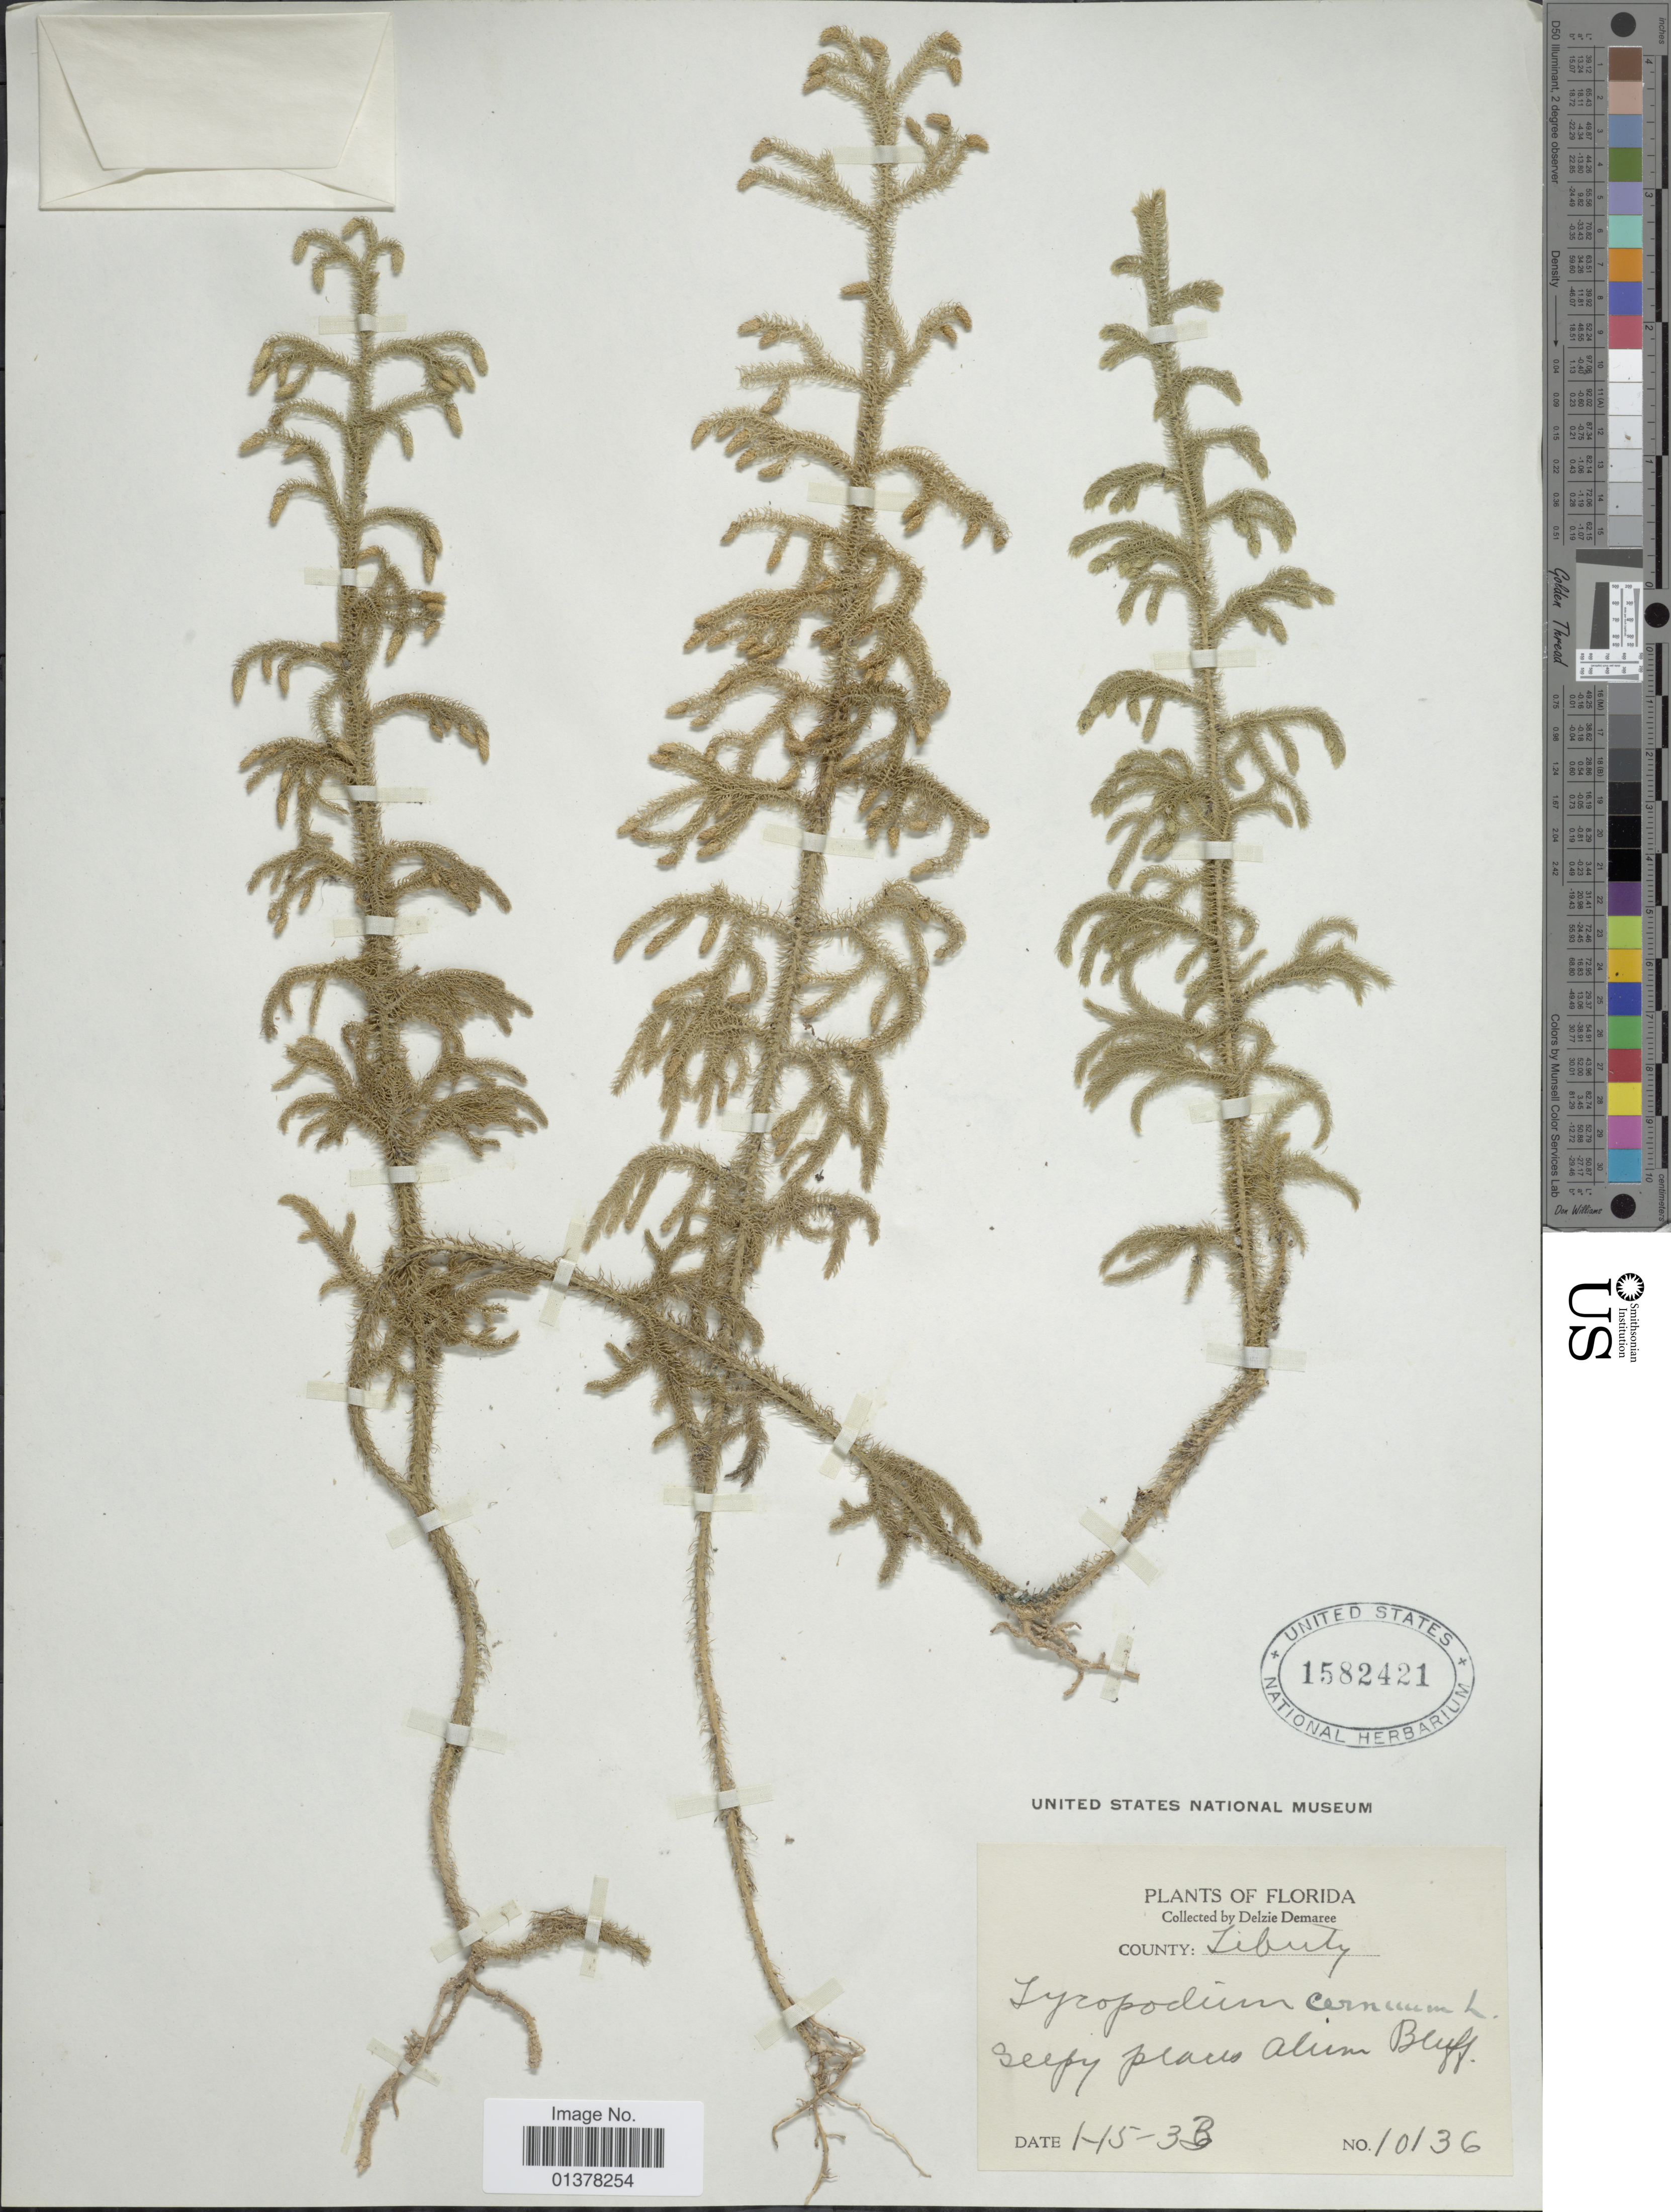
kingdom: Plantae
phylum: Tracheophyta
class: Lycopodiopsida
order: Lycopodiales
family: Lycopodiaceae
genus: Palhinhaea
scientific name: Palhinhaea cernua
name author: (L.) Vasc. & Franco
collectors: D. Demaree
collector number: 10136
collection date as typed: Transcribed d/m/y: 15/1/33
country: United States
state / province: Florida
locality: Seepy places alum bluff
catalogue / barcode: US 1582421